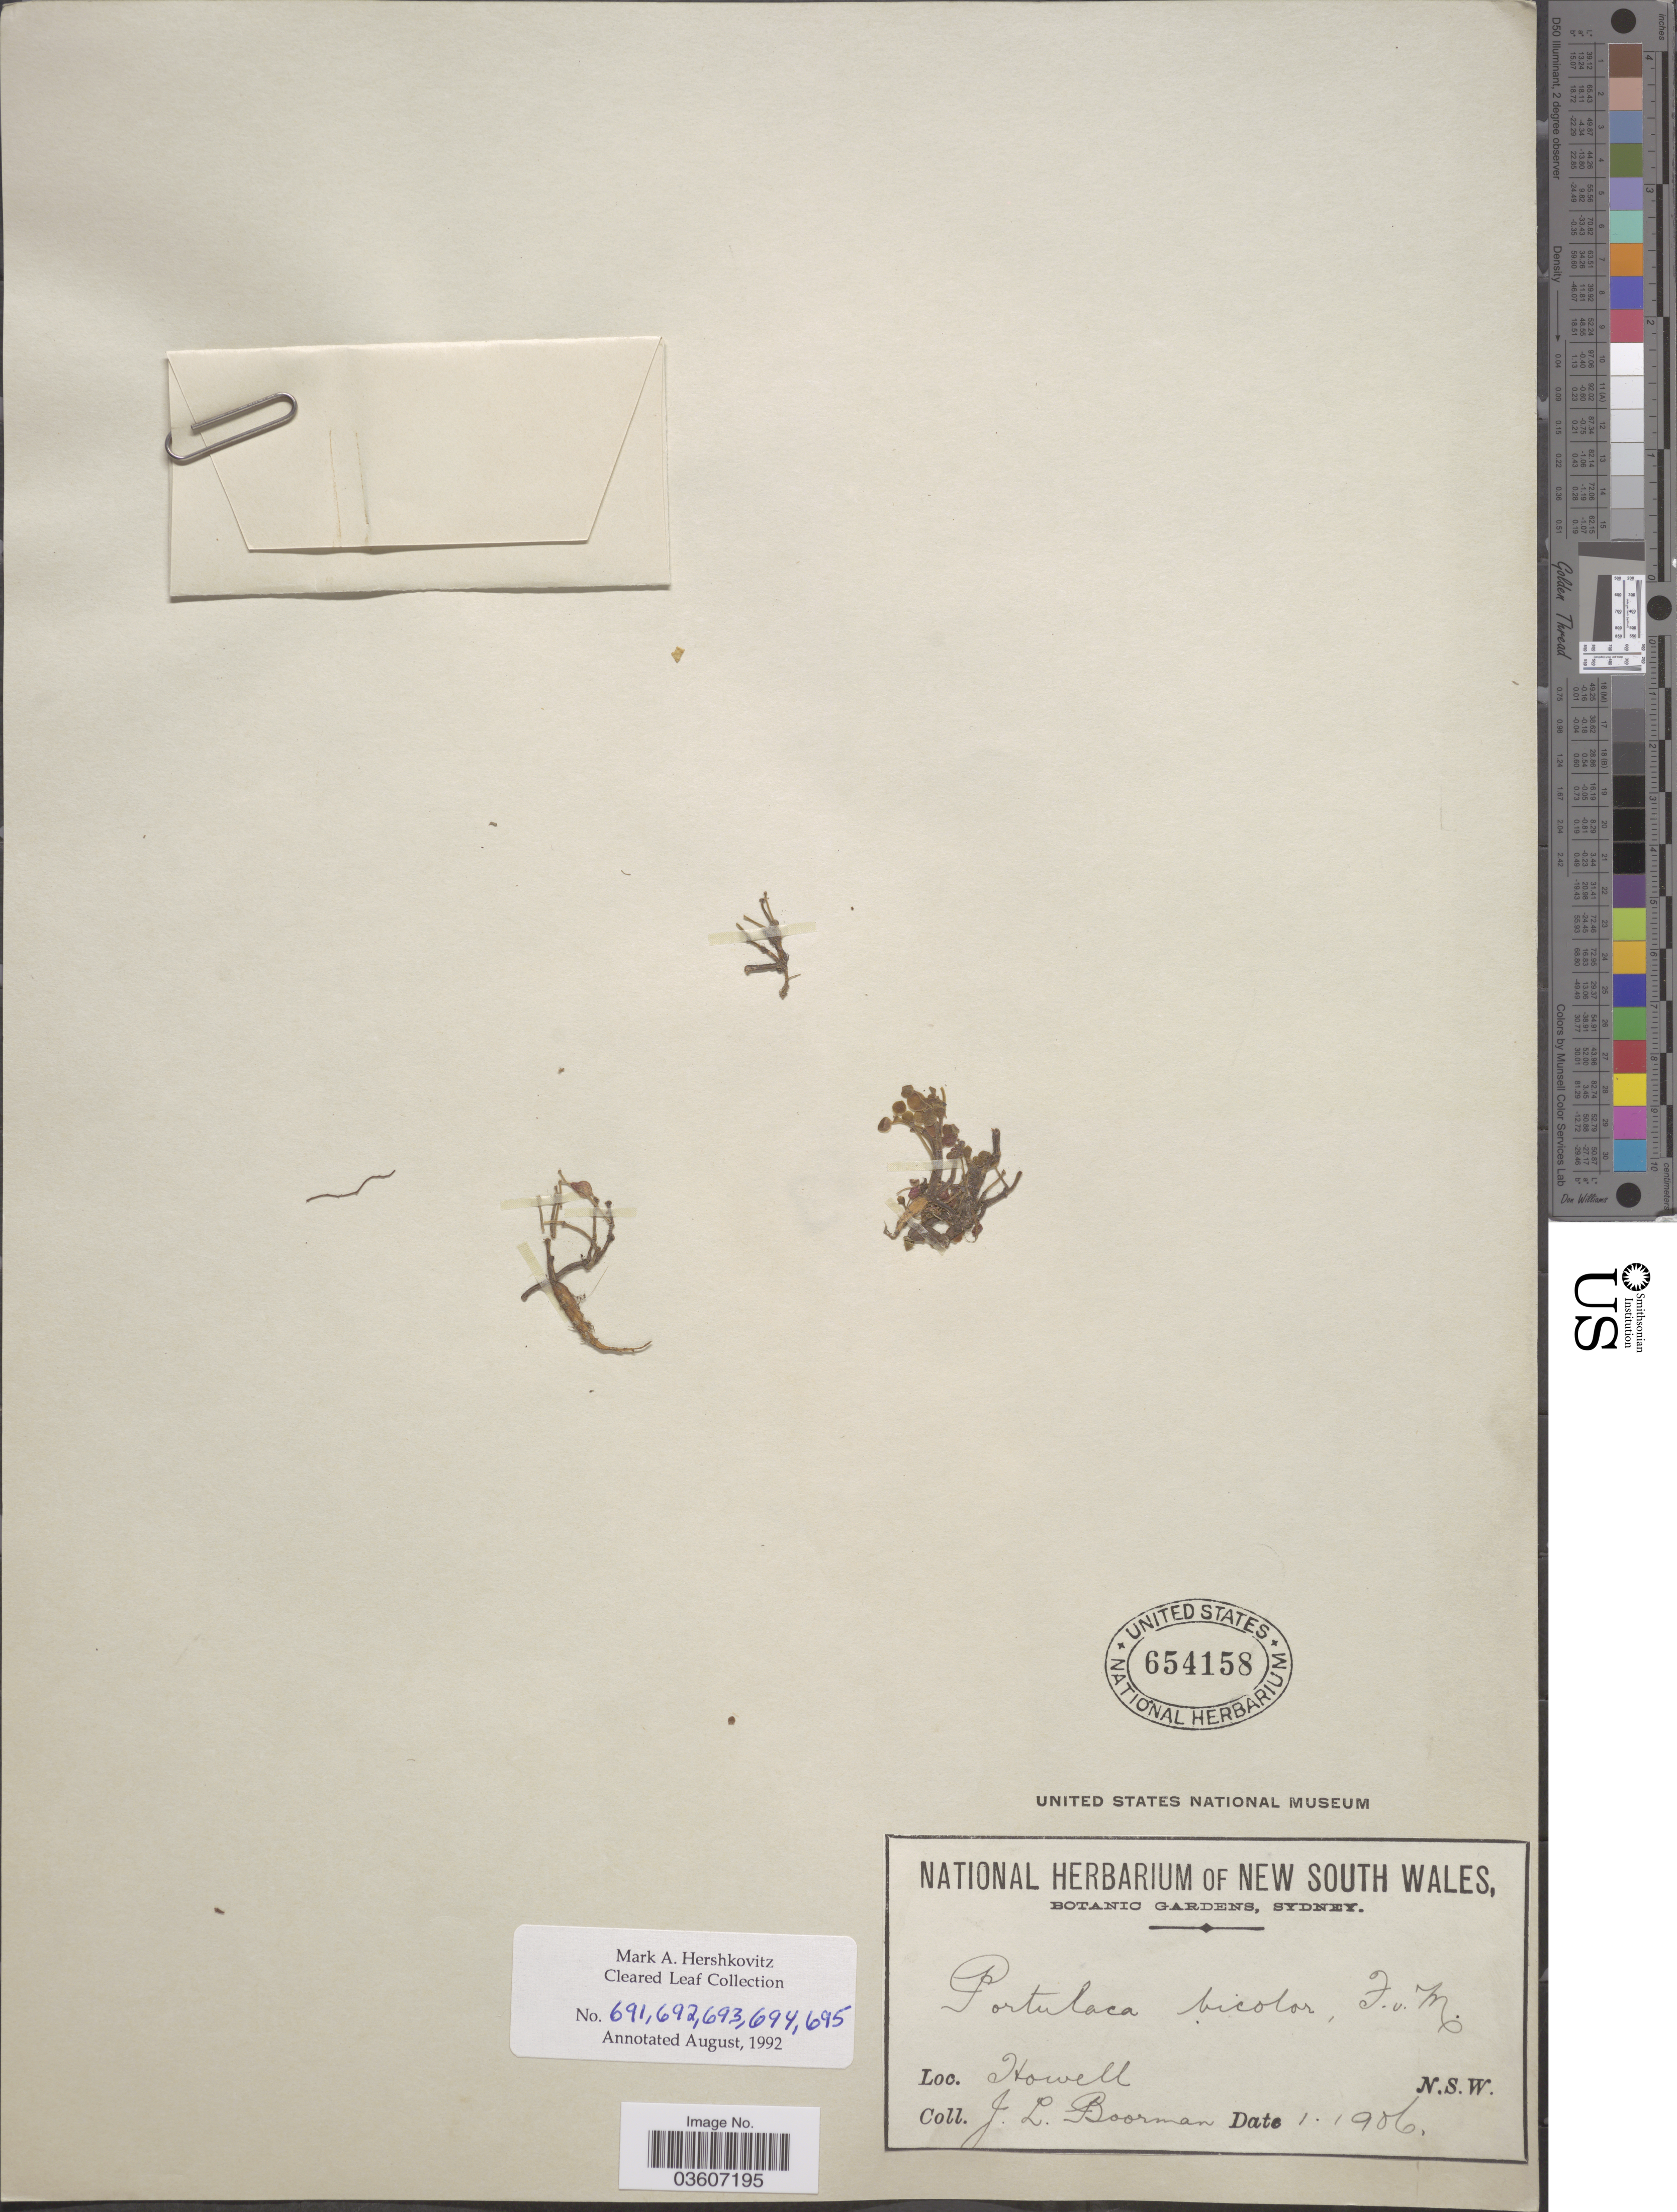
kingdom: Plantae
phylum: Tracheophyta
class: Magnoliopsida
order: Caryophyllales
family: Portulacaceae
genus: Portulaca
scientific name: Portulaca bicolor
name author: F. Muell.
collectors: J. Boorman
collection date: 1906-01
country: Australia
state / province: New South Wales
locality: Howell.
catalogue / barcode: US 654158